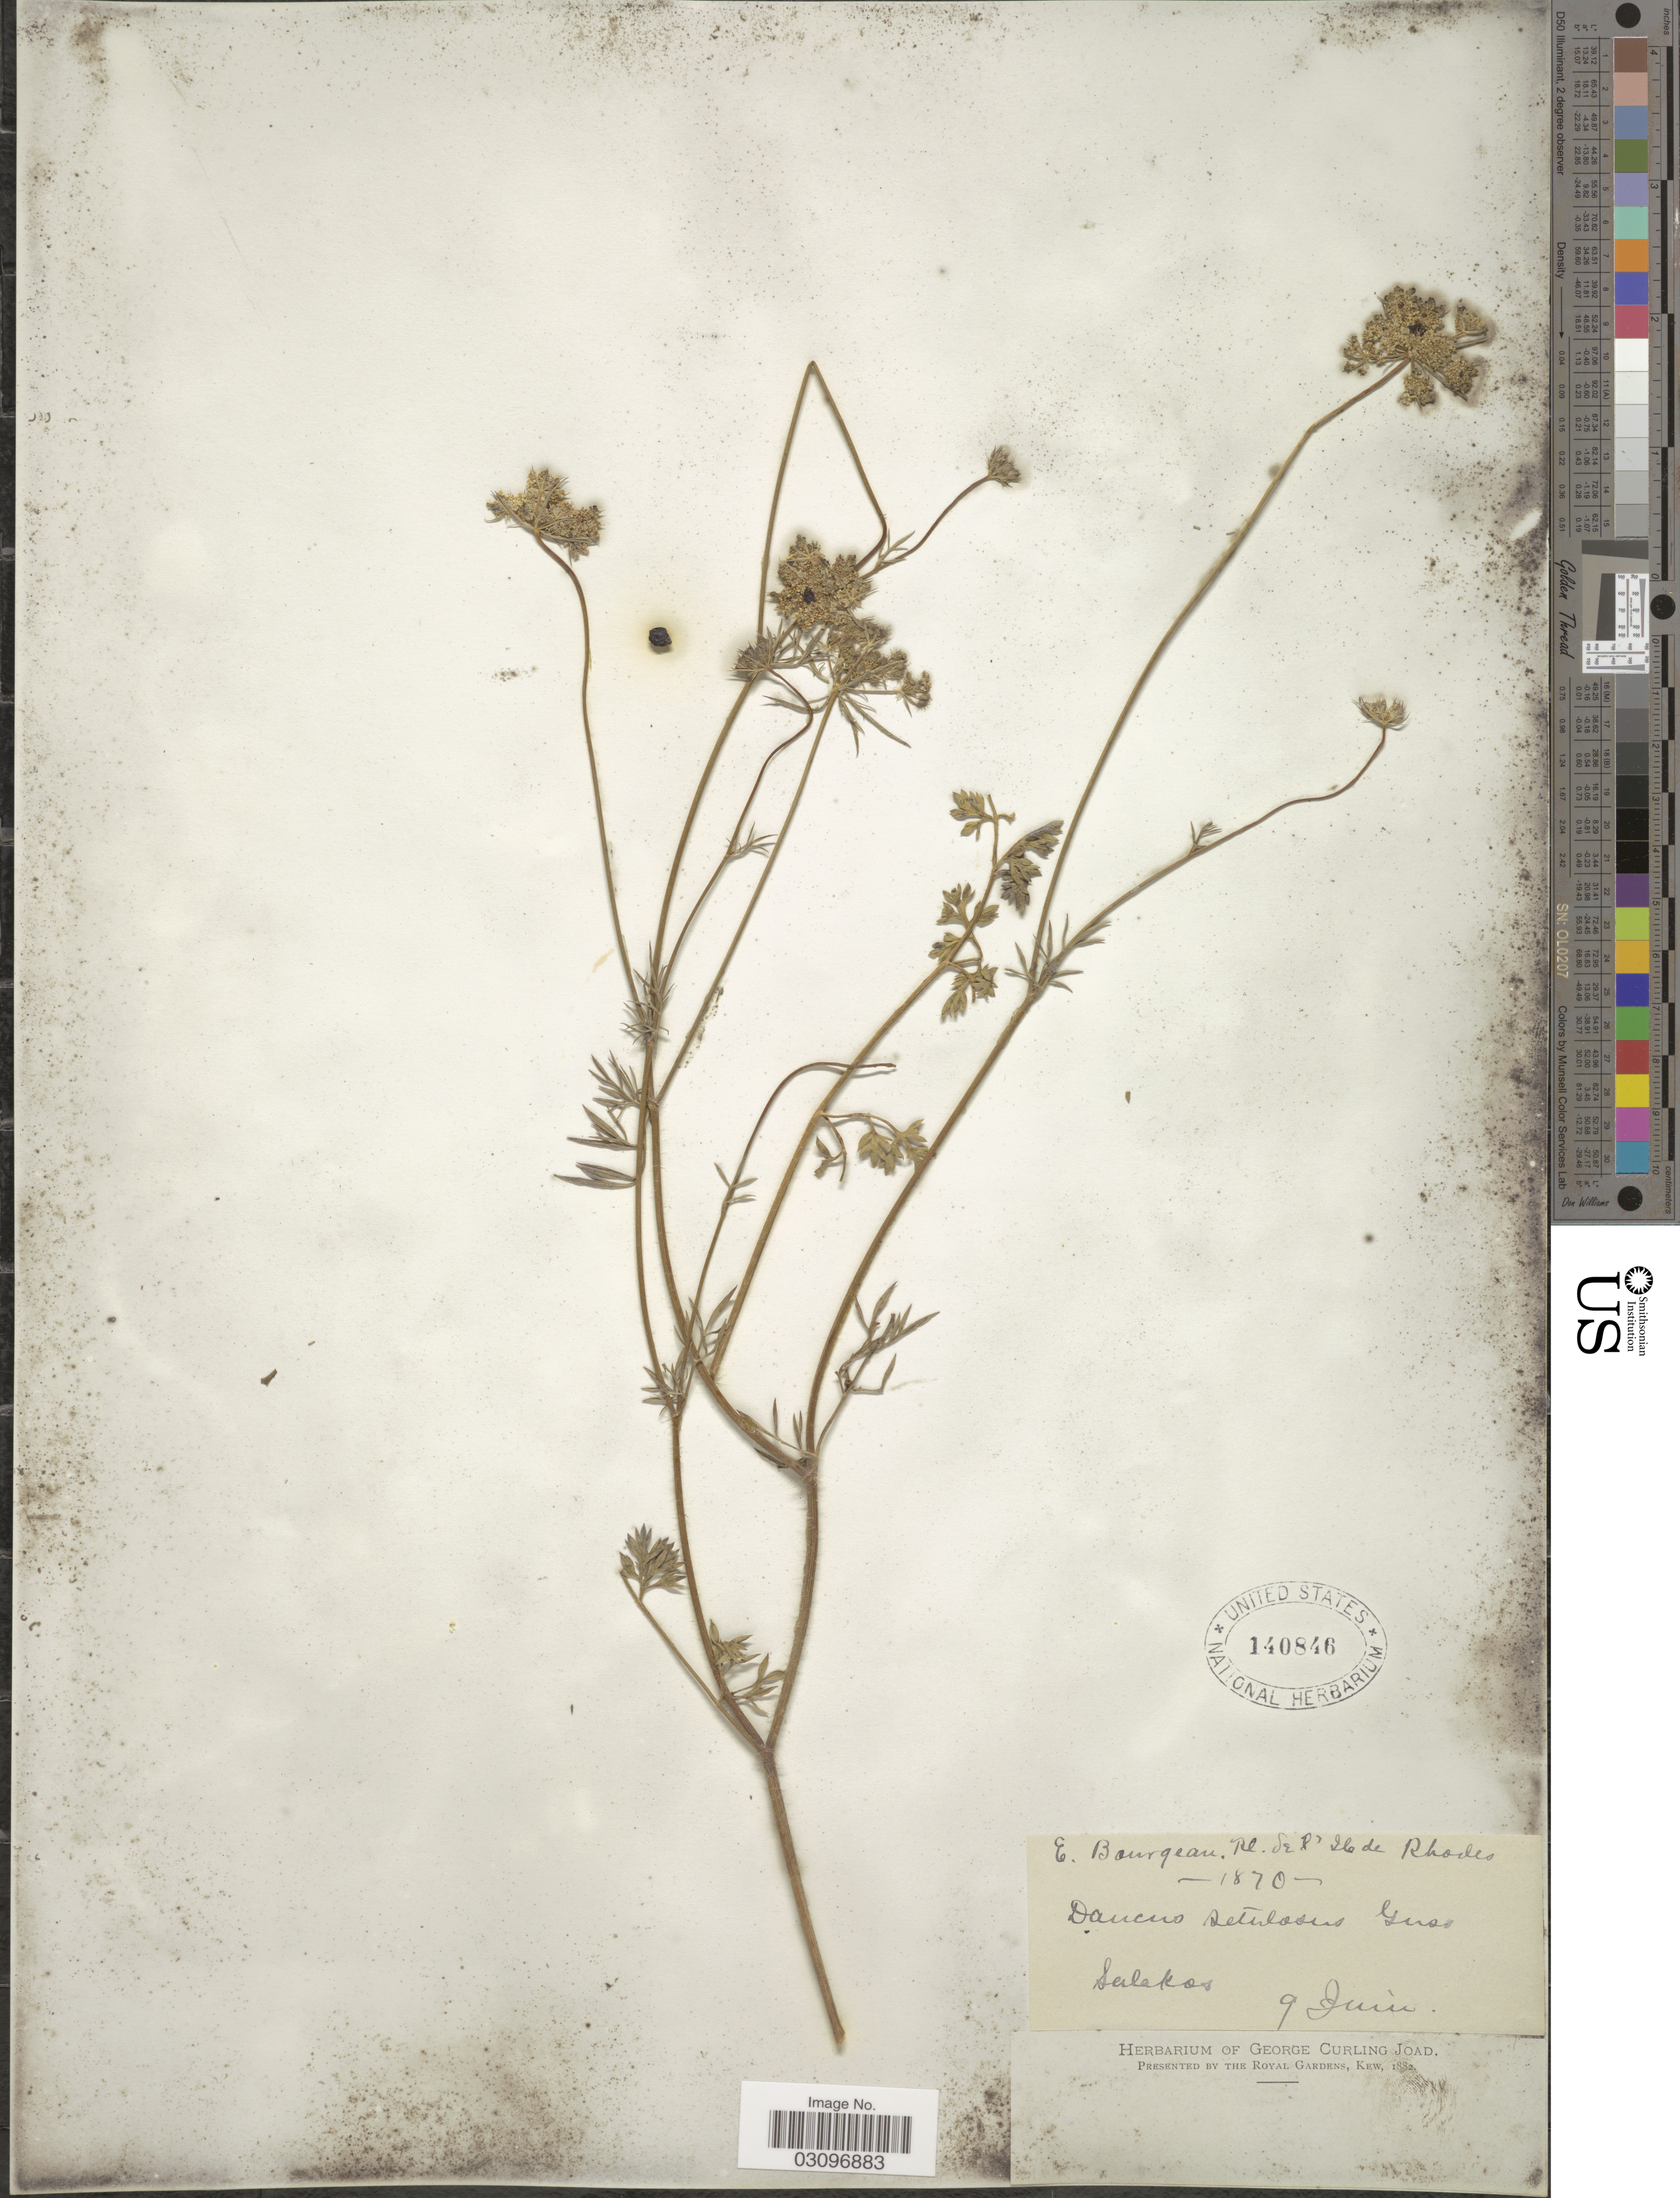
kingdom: Plantae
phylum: Tracheophyta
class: Magnoliopsida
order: Apiales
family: Apiaceae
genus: Daucus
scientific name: Daucus setulosus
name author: Gussone ex DC.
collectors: E. Bourgeau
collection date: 1870-06-09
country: Greece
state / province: South Aegean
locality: Ile de Rhodes. Salakos.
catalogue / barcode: US 140846